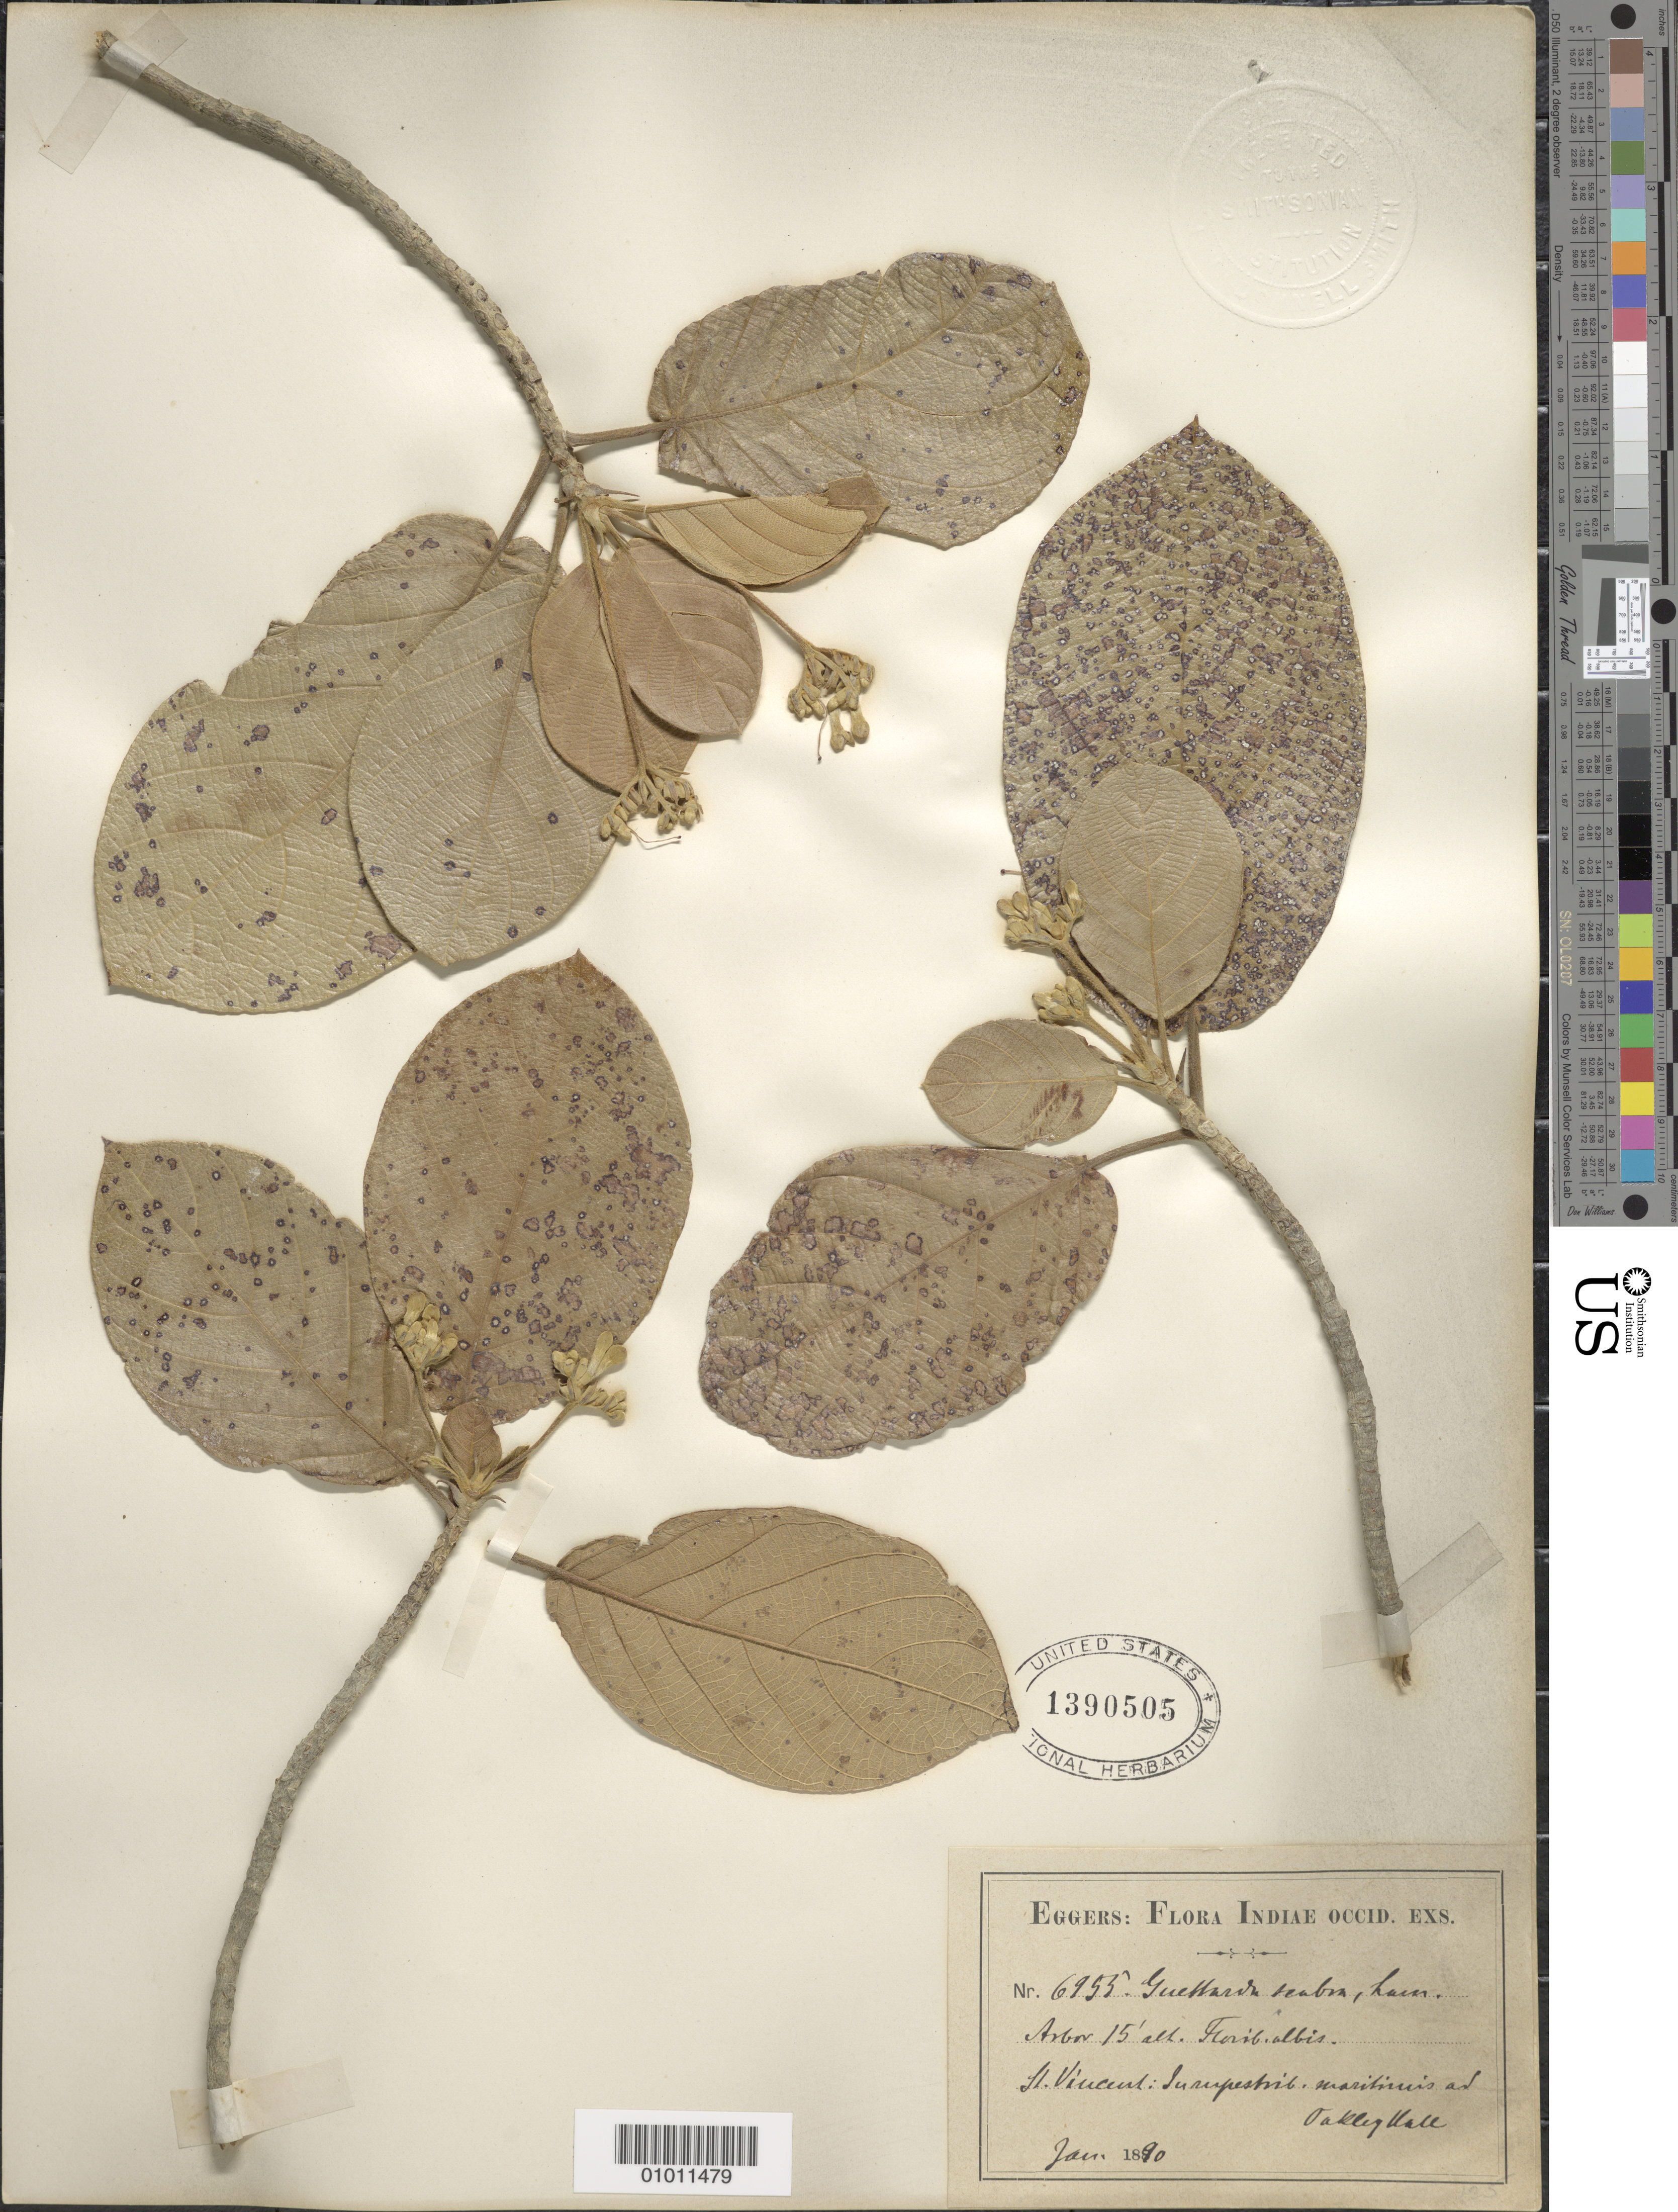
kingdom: Plantae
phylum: Tracheophyta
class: Magnoliopsida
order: Gentianales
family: Rubiaceae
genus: Guettarda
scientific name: Guettarda scabra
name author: (L.) Vent.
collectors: H. F. A. von Eggers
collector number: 6955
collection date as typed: Jan 1890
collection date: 1890-01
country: St. Vincent - Grenadines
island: St. Vincent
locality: Oakley Hall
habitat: In rupestris maritinis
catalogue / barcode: US 1390505